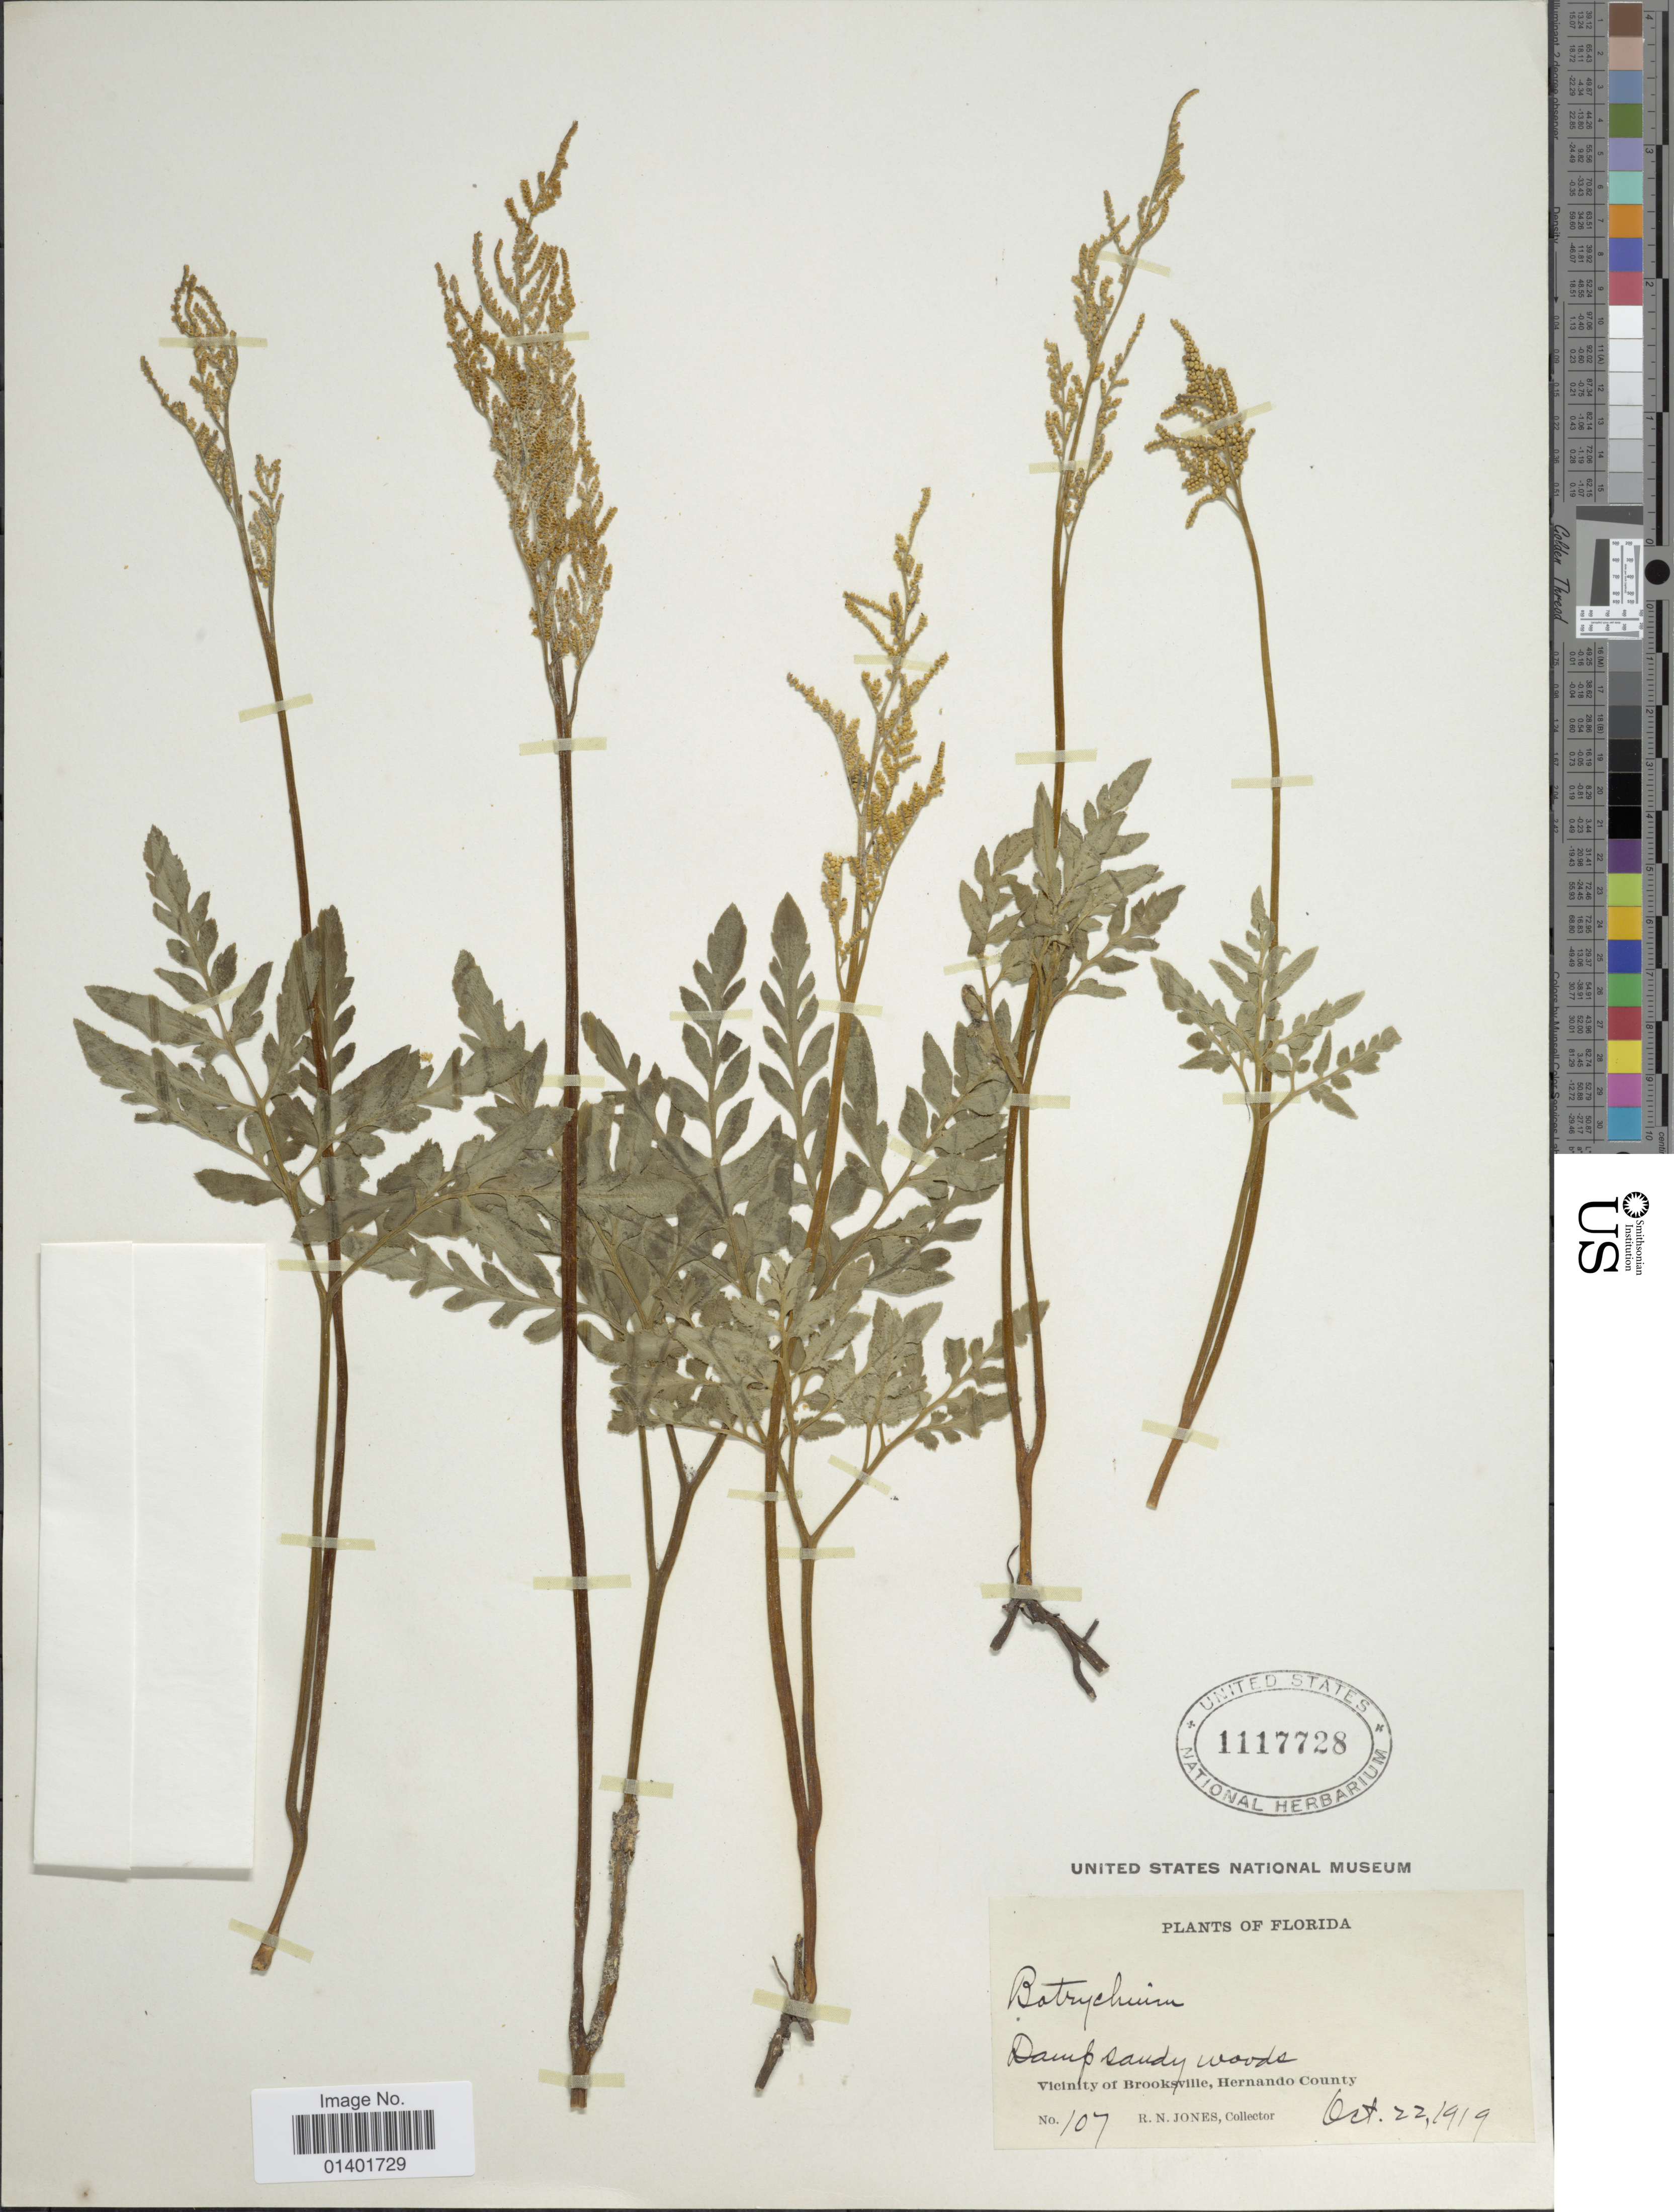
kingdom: Plantae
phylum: Tracheophyta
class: Polypodiopsida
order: Ophioglossales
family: Ophioglossaceae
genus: Botrychium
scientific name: Botrychium dissectum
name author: Spreng.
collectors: R. N. Jones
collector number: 107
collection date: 1919-10-22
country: United States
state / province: Florida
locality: Vicinity of Brooksville, Hernando Country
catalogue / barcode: US 1117728